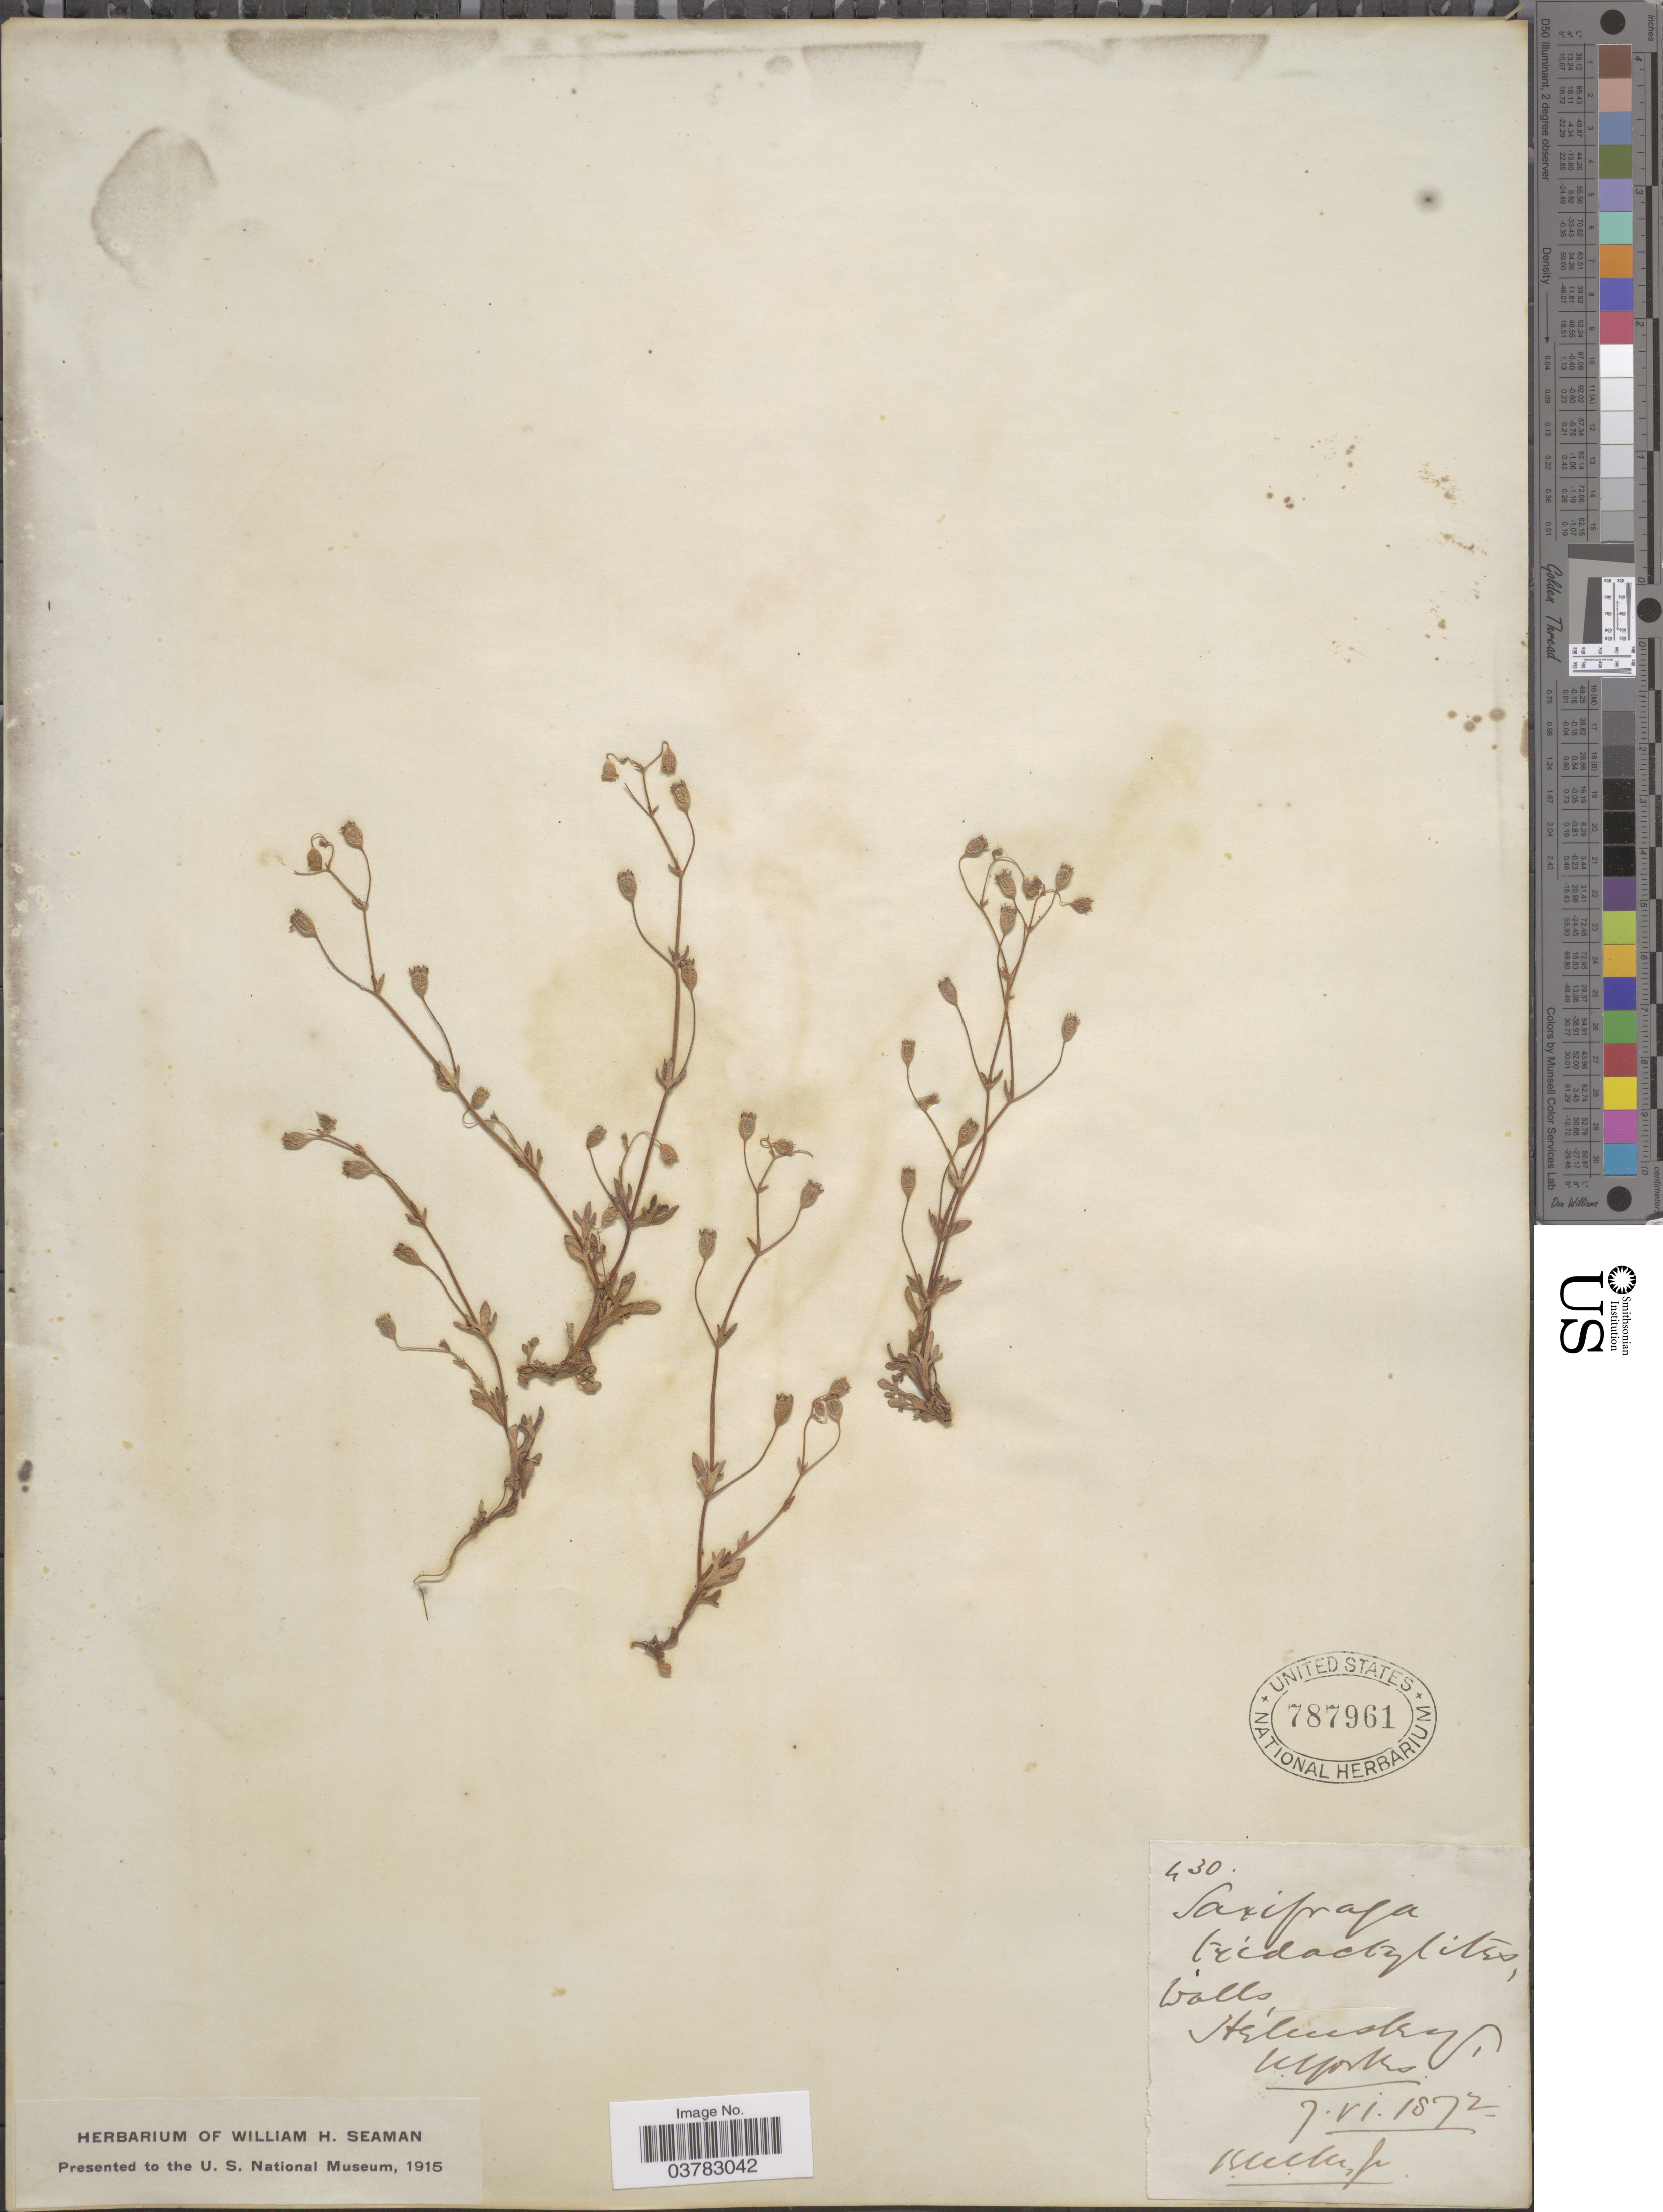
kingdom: Plantae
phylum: Tracheophyta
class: Magnoliopsida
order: Saxifragales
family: Saxifragaceae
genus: Saxifraga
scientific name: Saxifraga tridactylites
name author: L.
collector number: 430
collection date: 1872-06-07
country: United Kingdom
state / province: England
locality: Helmsley, N. Yorks.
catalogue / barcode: US 787961